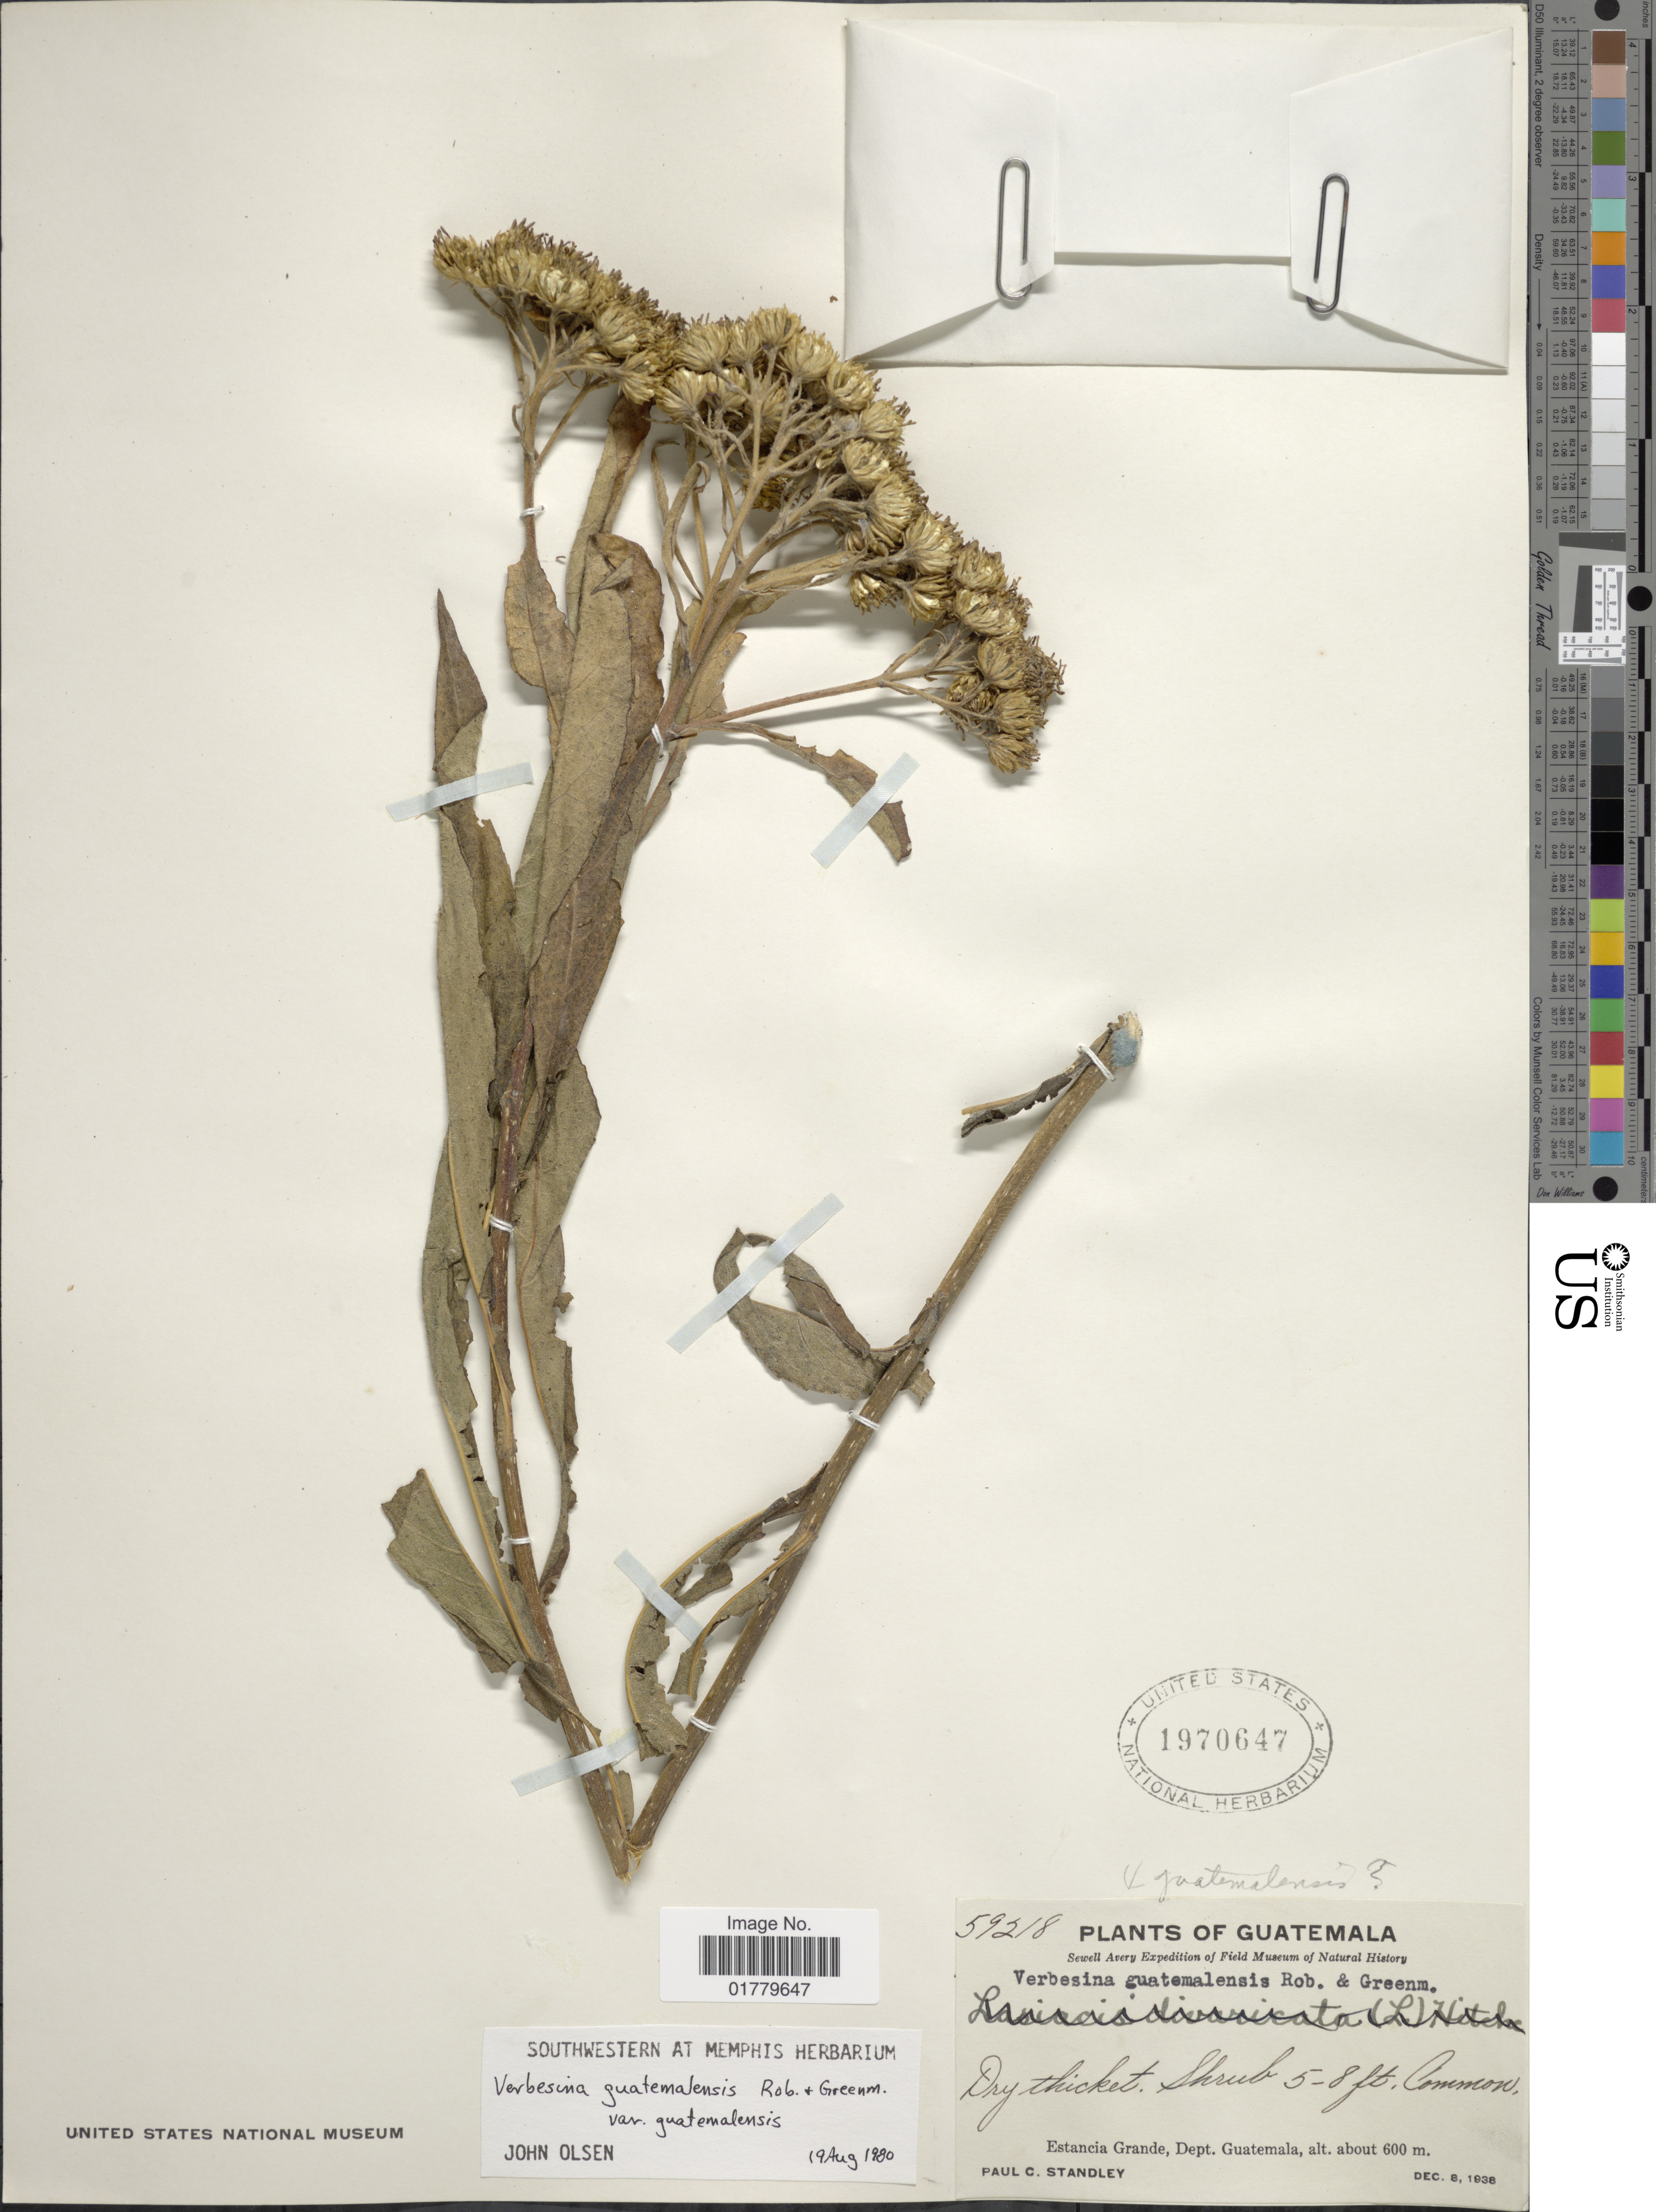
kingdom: Plantae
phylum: Tracheophyta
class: Magnoliopsida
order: Asterales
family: Asteraceae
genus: Verbesina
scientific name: Verbesina guatemalensis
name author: B.L. Rob. & Greenm.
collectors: P. C. Standley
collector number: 59218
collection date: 1938-12-08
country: Guatemala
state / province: Guatemala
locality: Estancia Grande, Dept. Guatemala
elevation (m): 600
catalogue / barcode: US 1970647